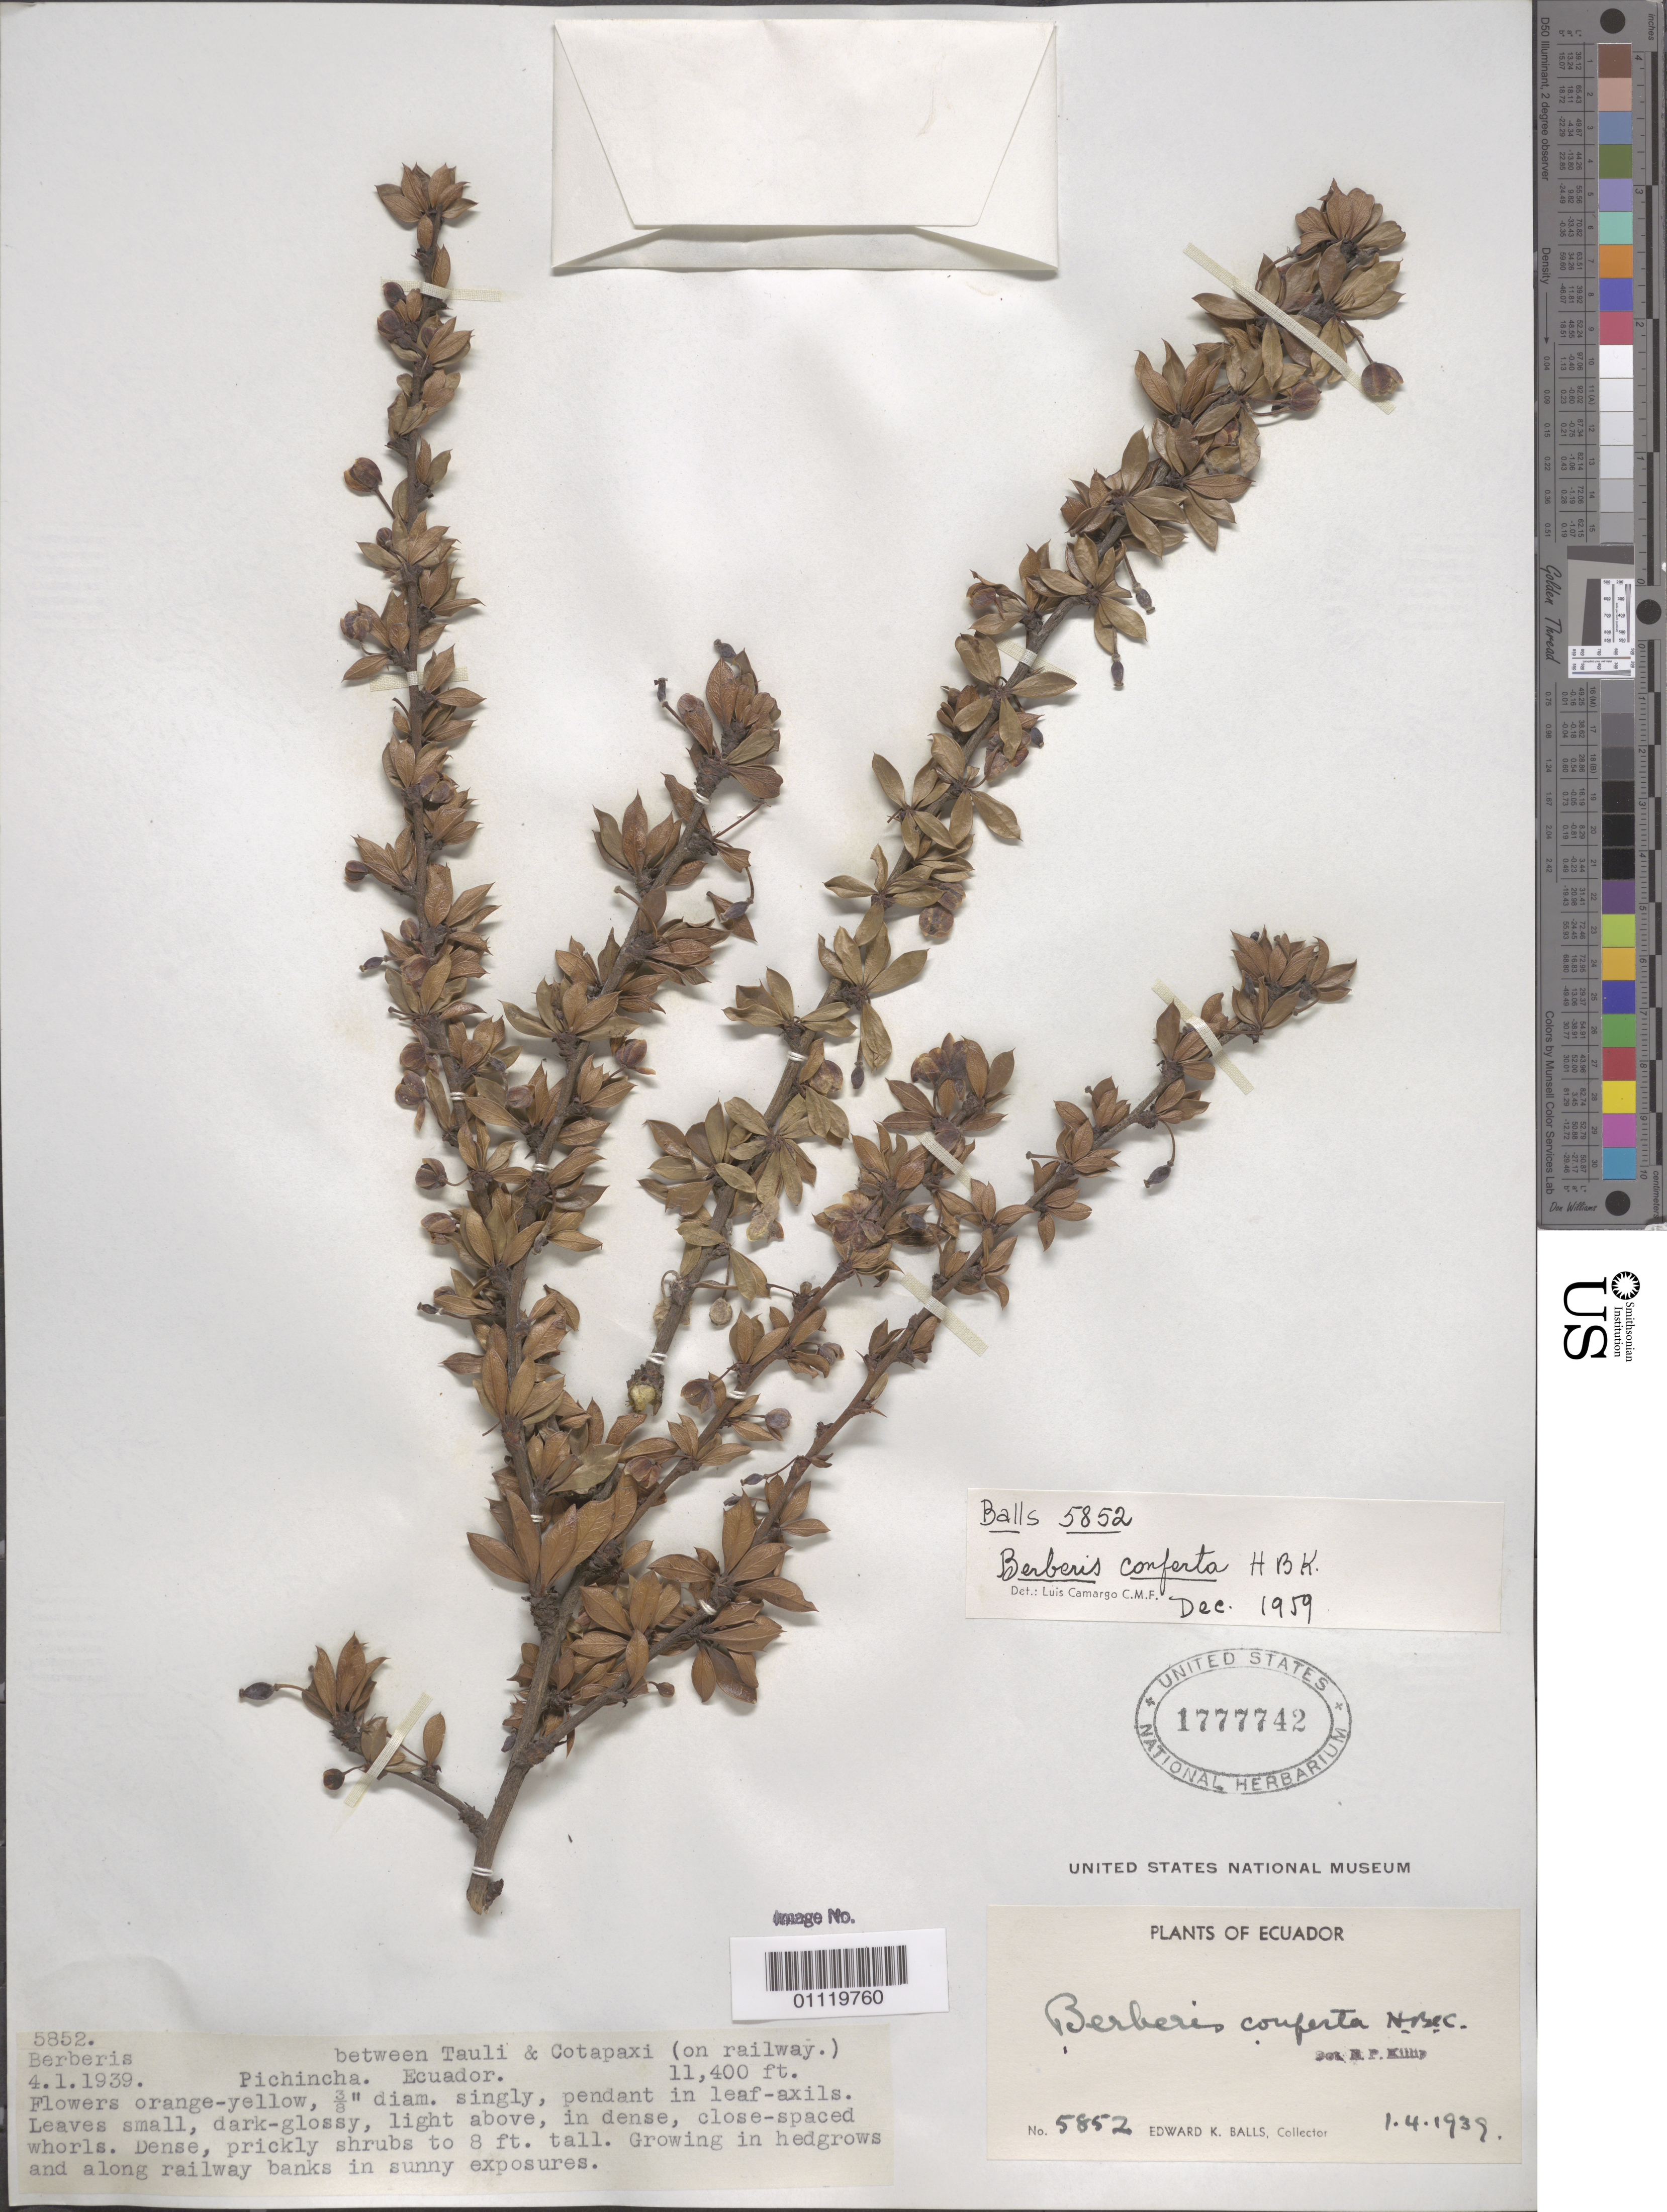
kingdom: Plantae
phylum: Tracheophyta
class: Magnoliopsida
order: Ranunculales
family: Berberidaceae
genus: Berberis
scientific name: Berberis lutea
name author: Ruiz & Pav.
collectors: E. K. Balls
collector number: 5852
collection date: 1939-01-04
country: Ecuador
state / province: Pichincha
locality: Between Tauli and Cotapaxi (in railway)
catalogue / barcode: US 1777742